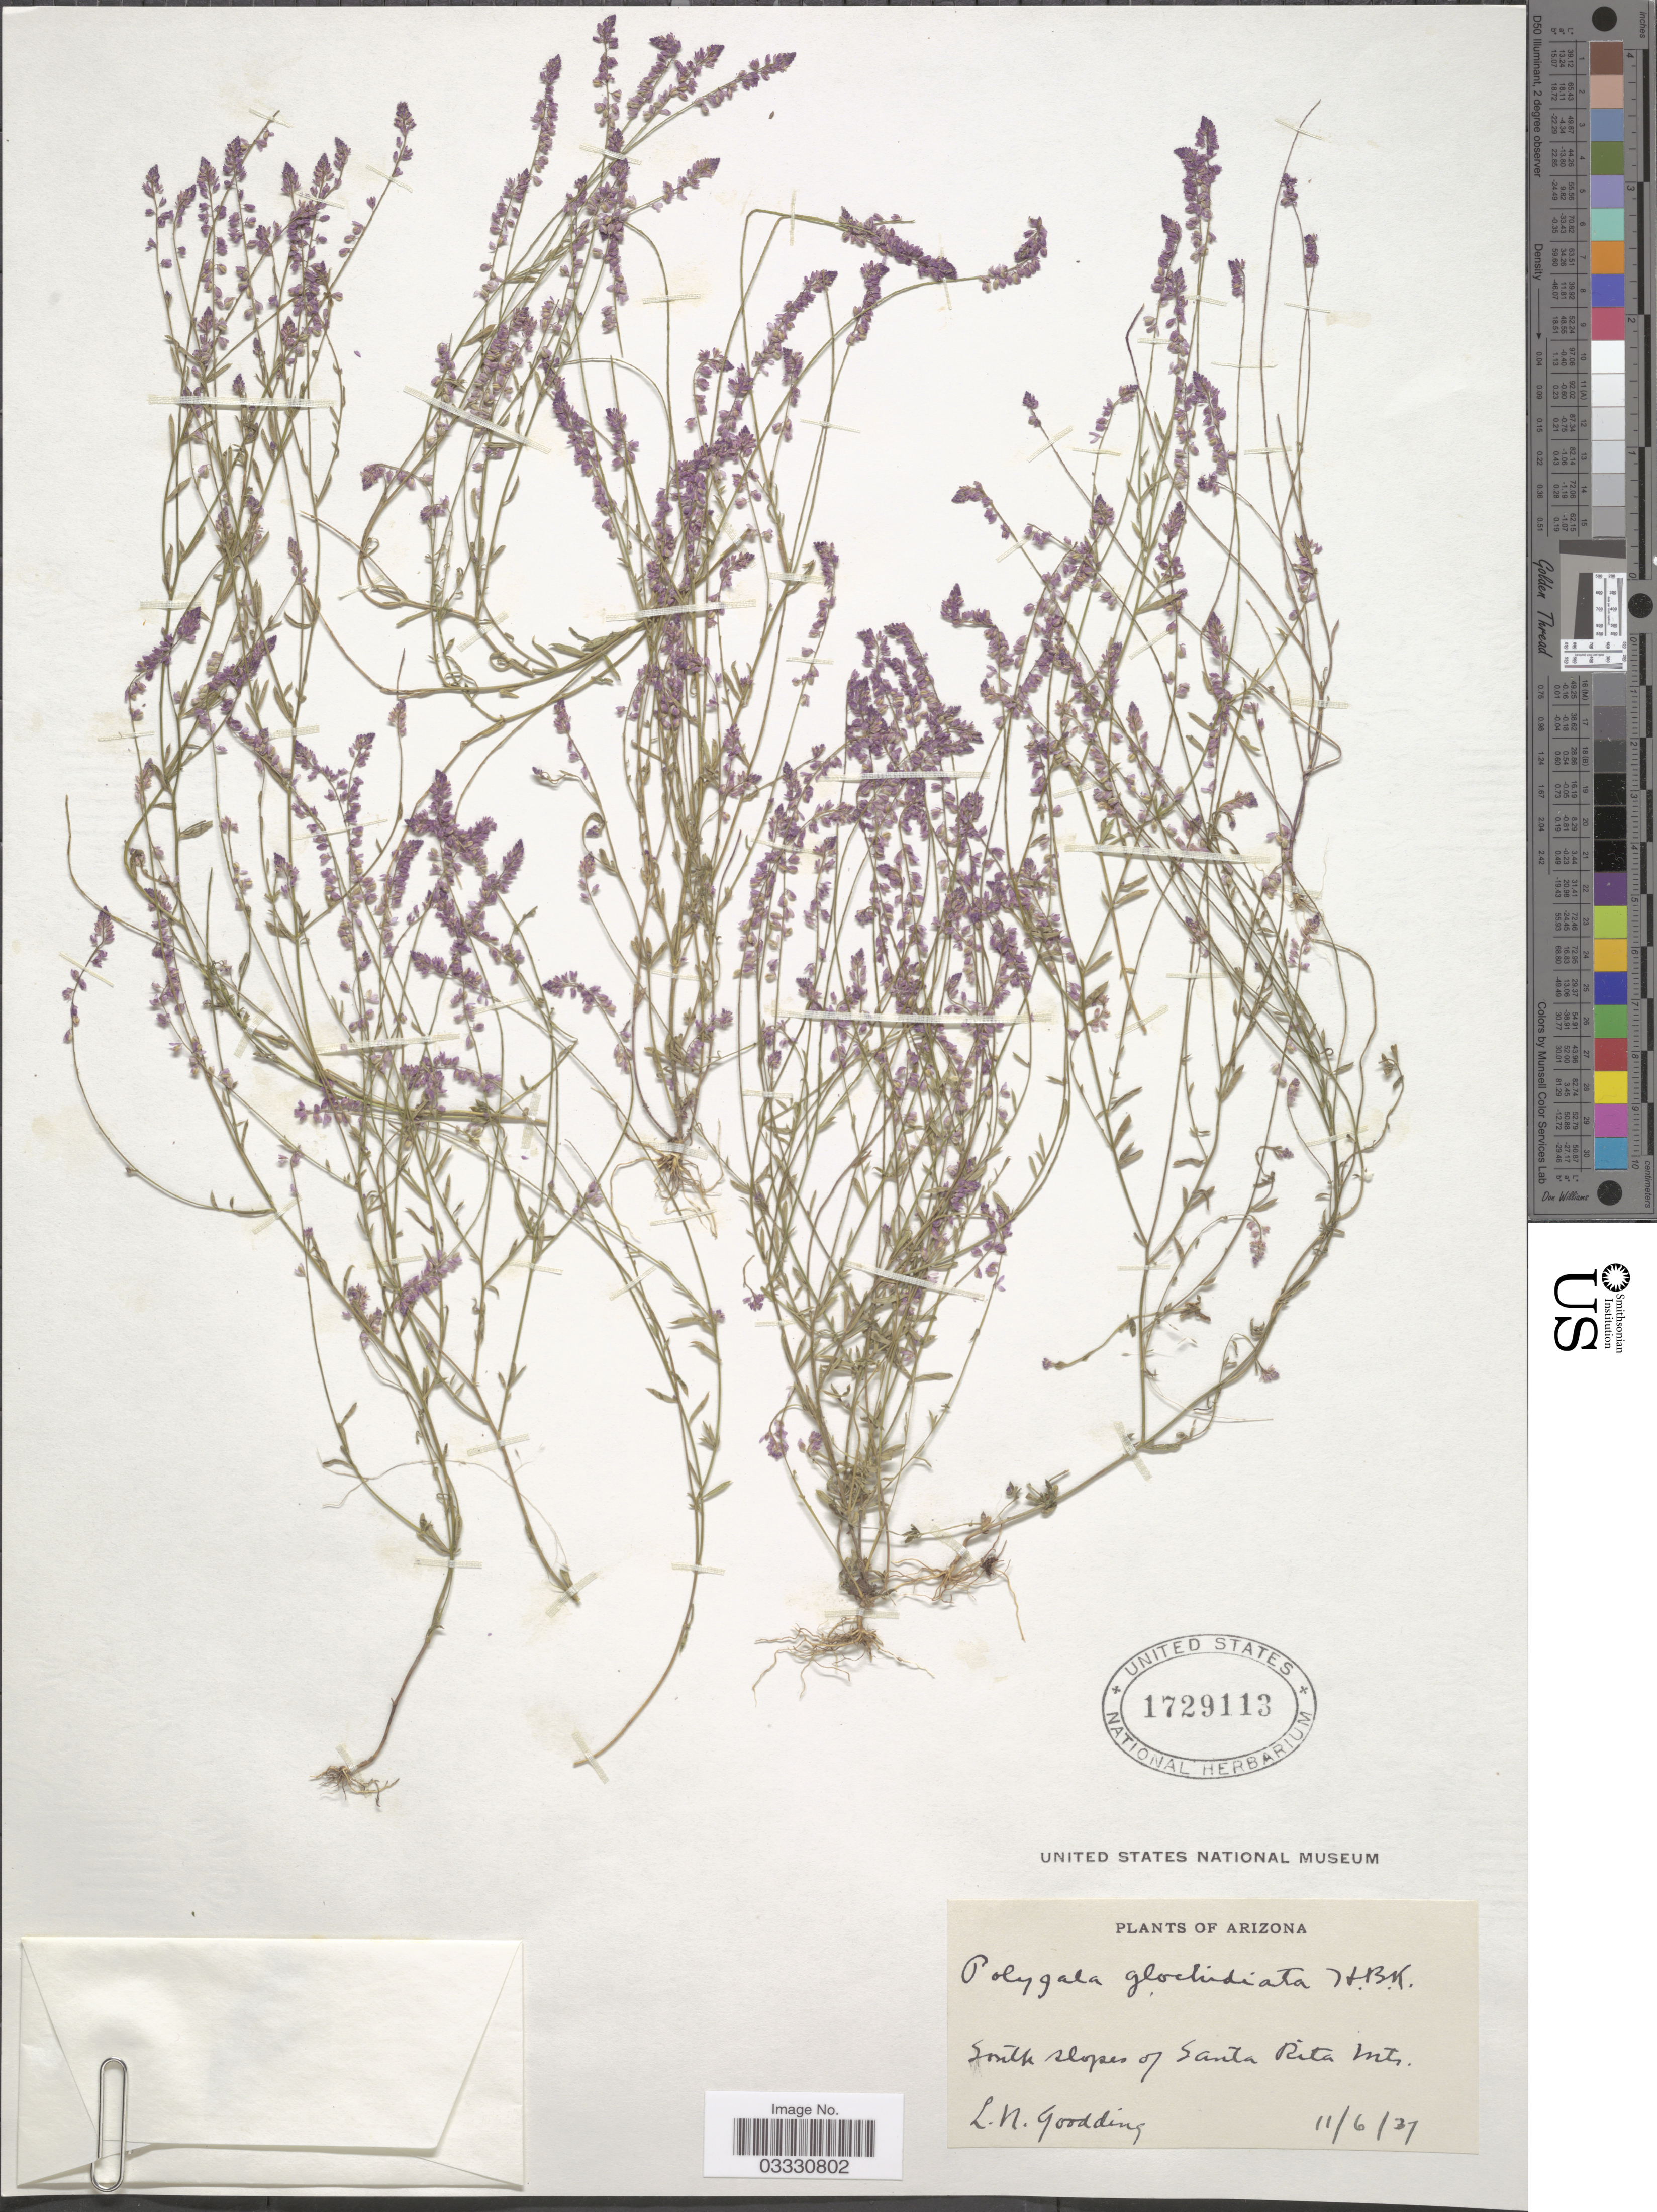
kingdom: Plantae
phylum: Tracheophyta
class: Magnoliopsida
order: Fabales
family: Polygalaceae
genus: Polygala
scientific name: Polygala glochidiata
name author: Kunth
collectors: L. Gooding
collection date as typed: Transcribed d/m/y: 6/11/37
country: United States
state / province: Arizona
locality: South slopes of Santa Rita Mts.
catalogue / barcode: US 1729113